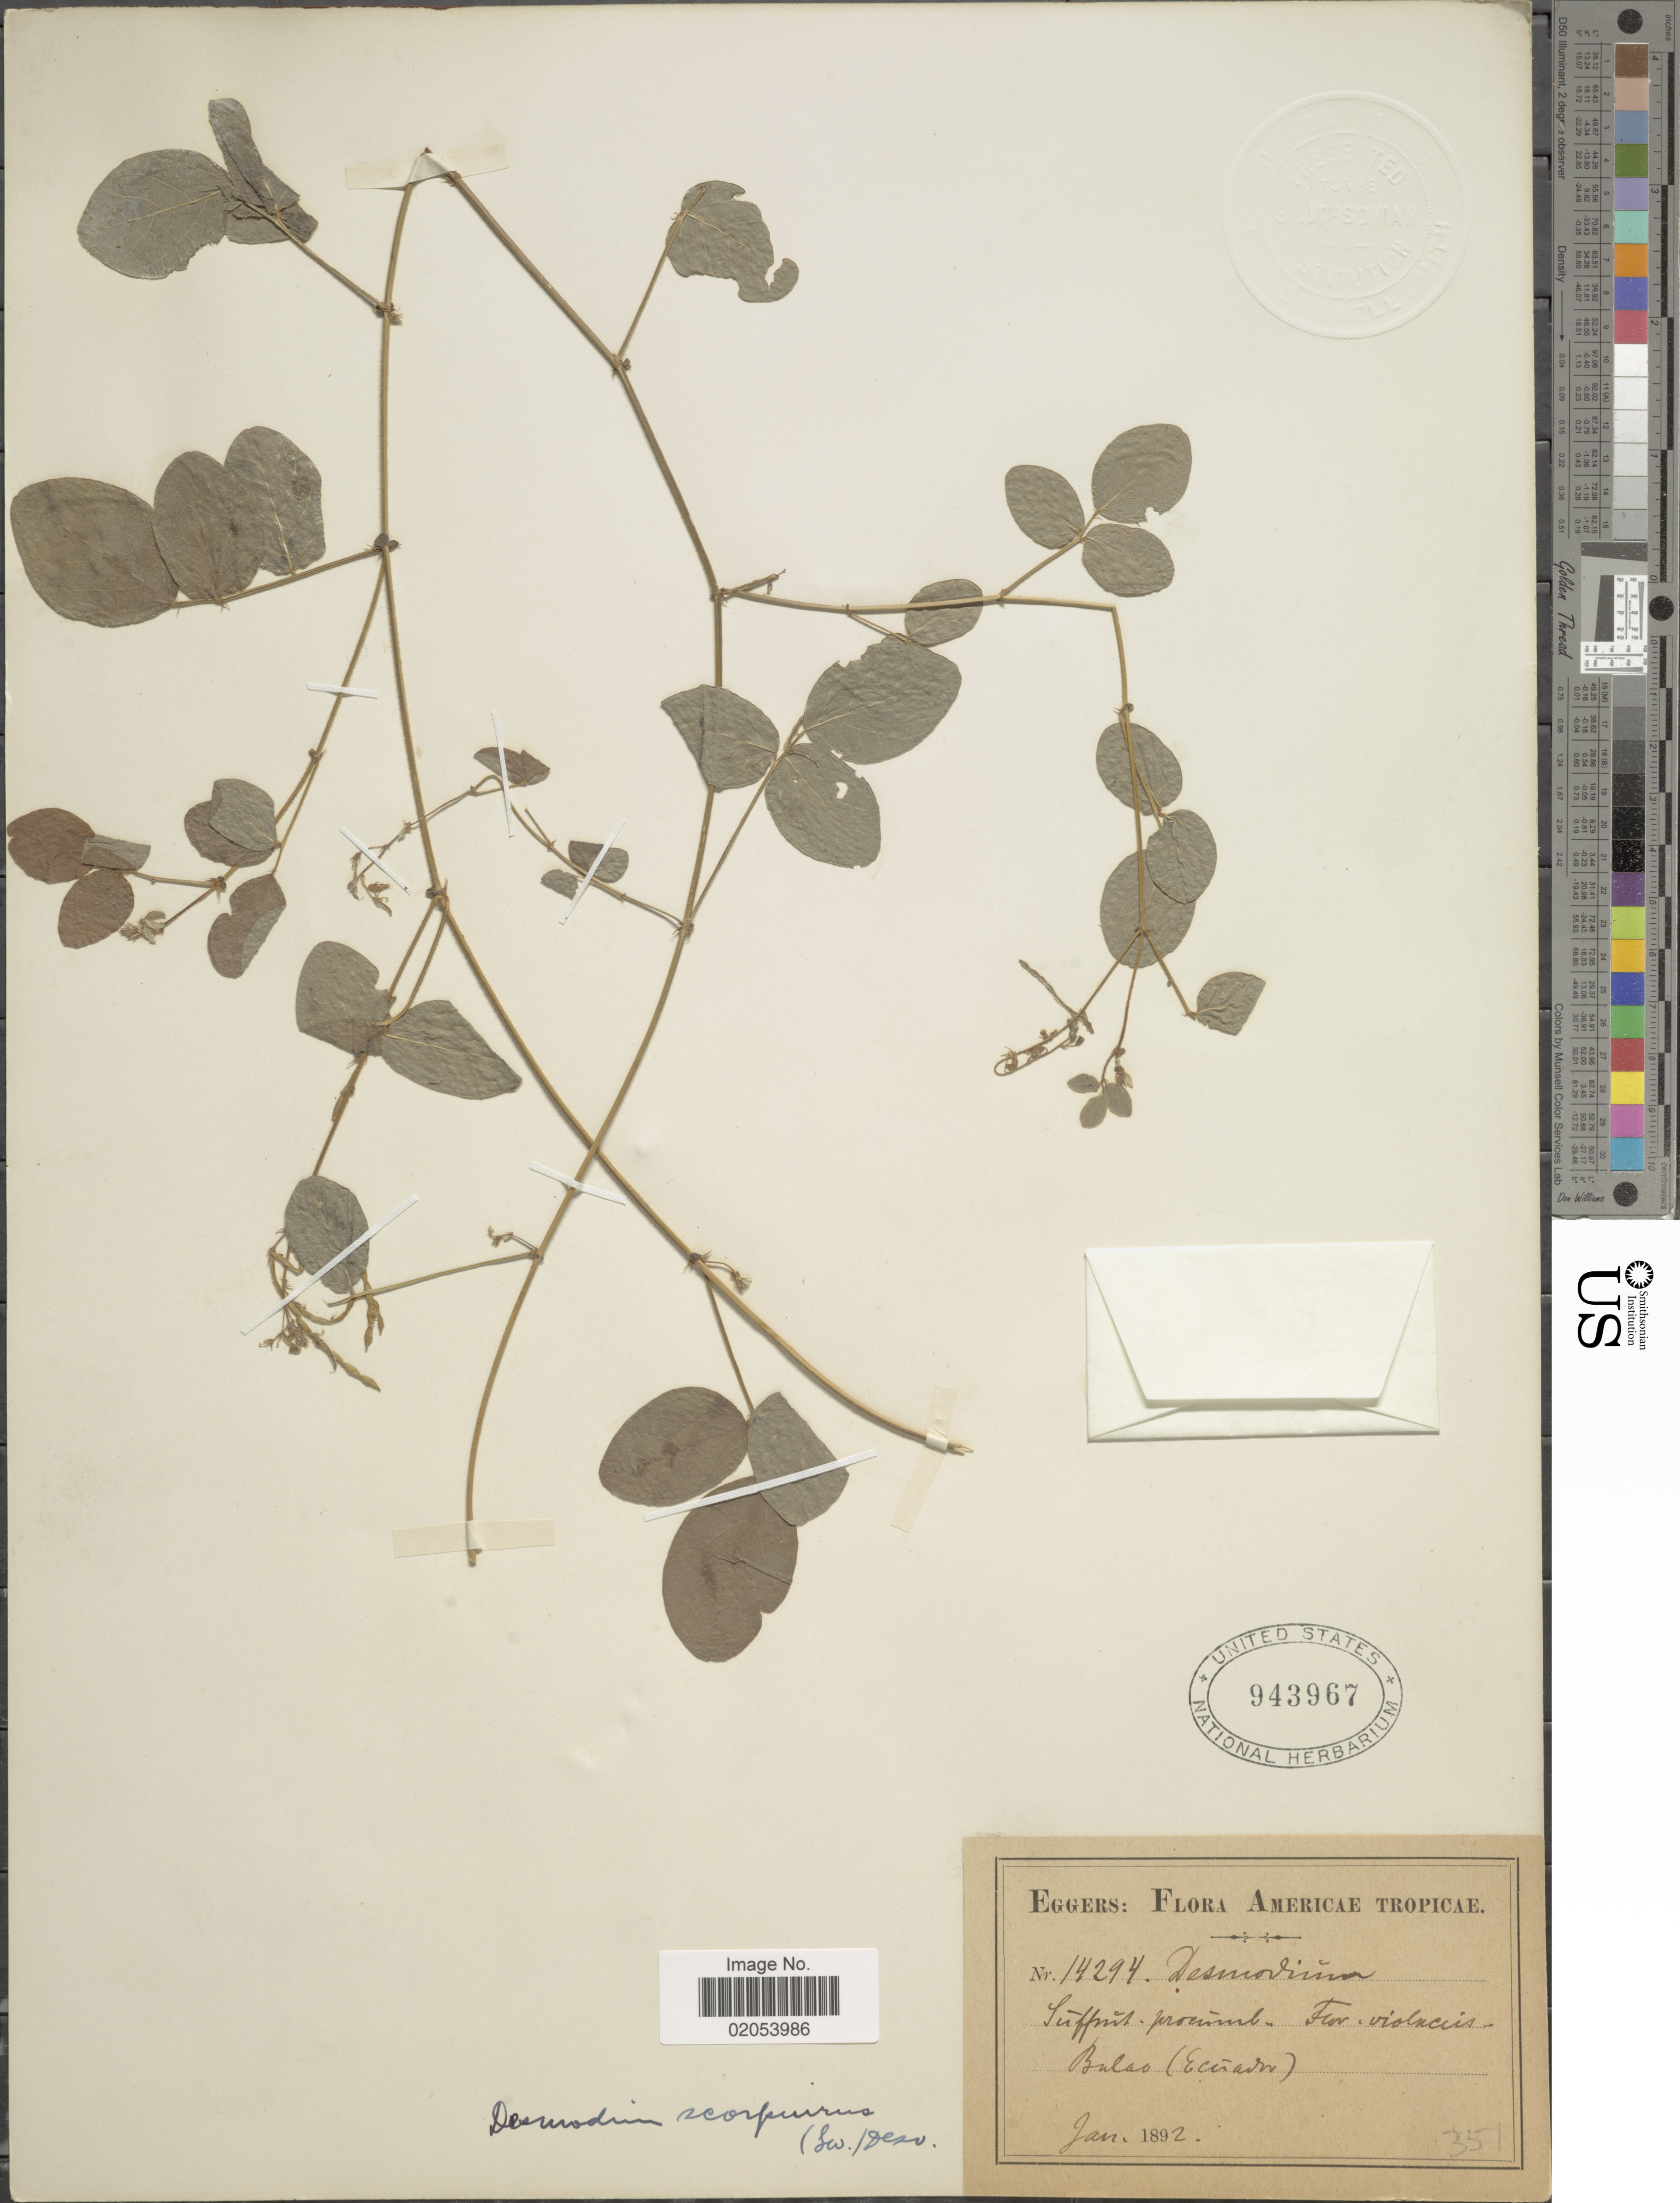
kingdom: Plantae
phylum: Tracheophyta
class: Magnoliopsida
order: Fabales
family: Fabaceae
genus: Desmodium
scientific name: Desmodium scorpiurus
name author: (Sw.) Desv. ex DC.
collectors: -. Eggers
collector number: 14294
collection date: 1892-01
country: Ecuador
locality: Balao.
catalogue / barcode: US 943967